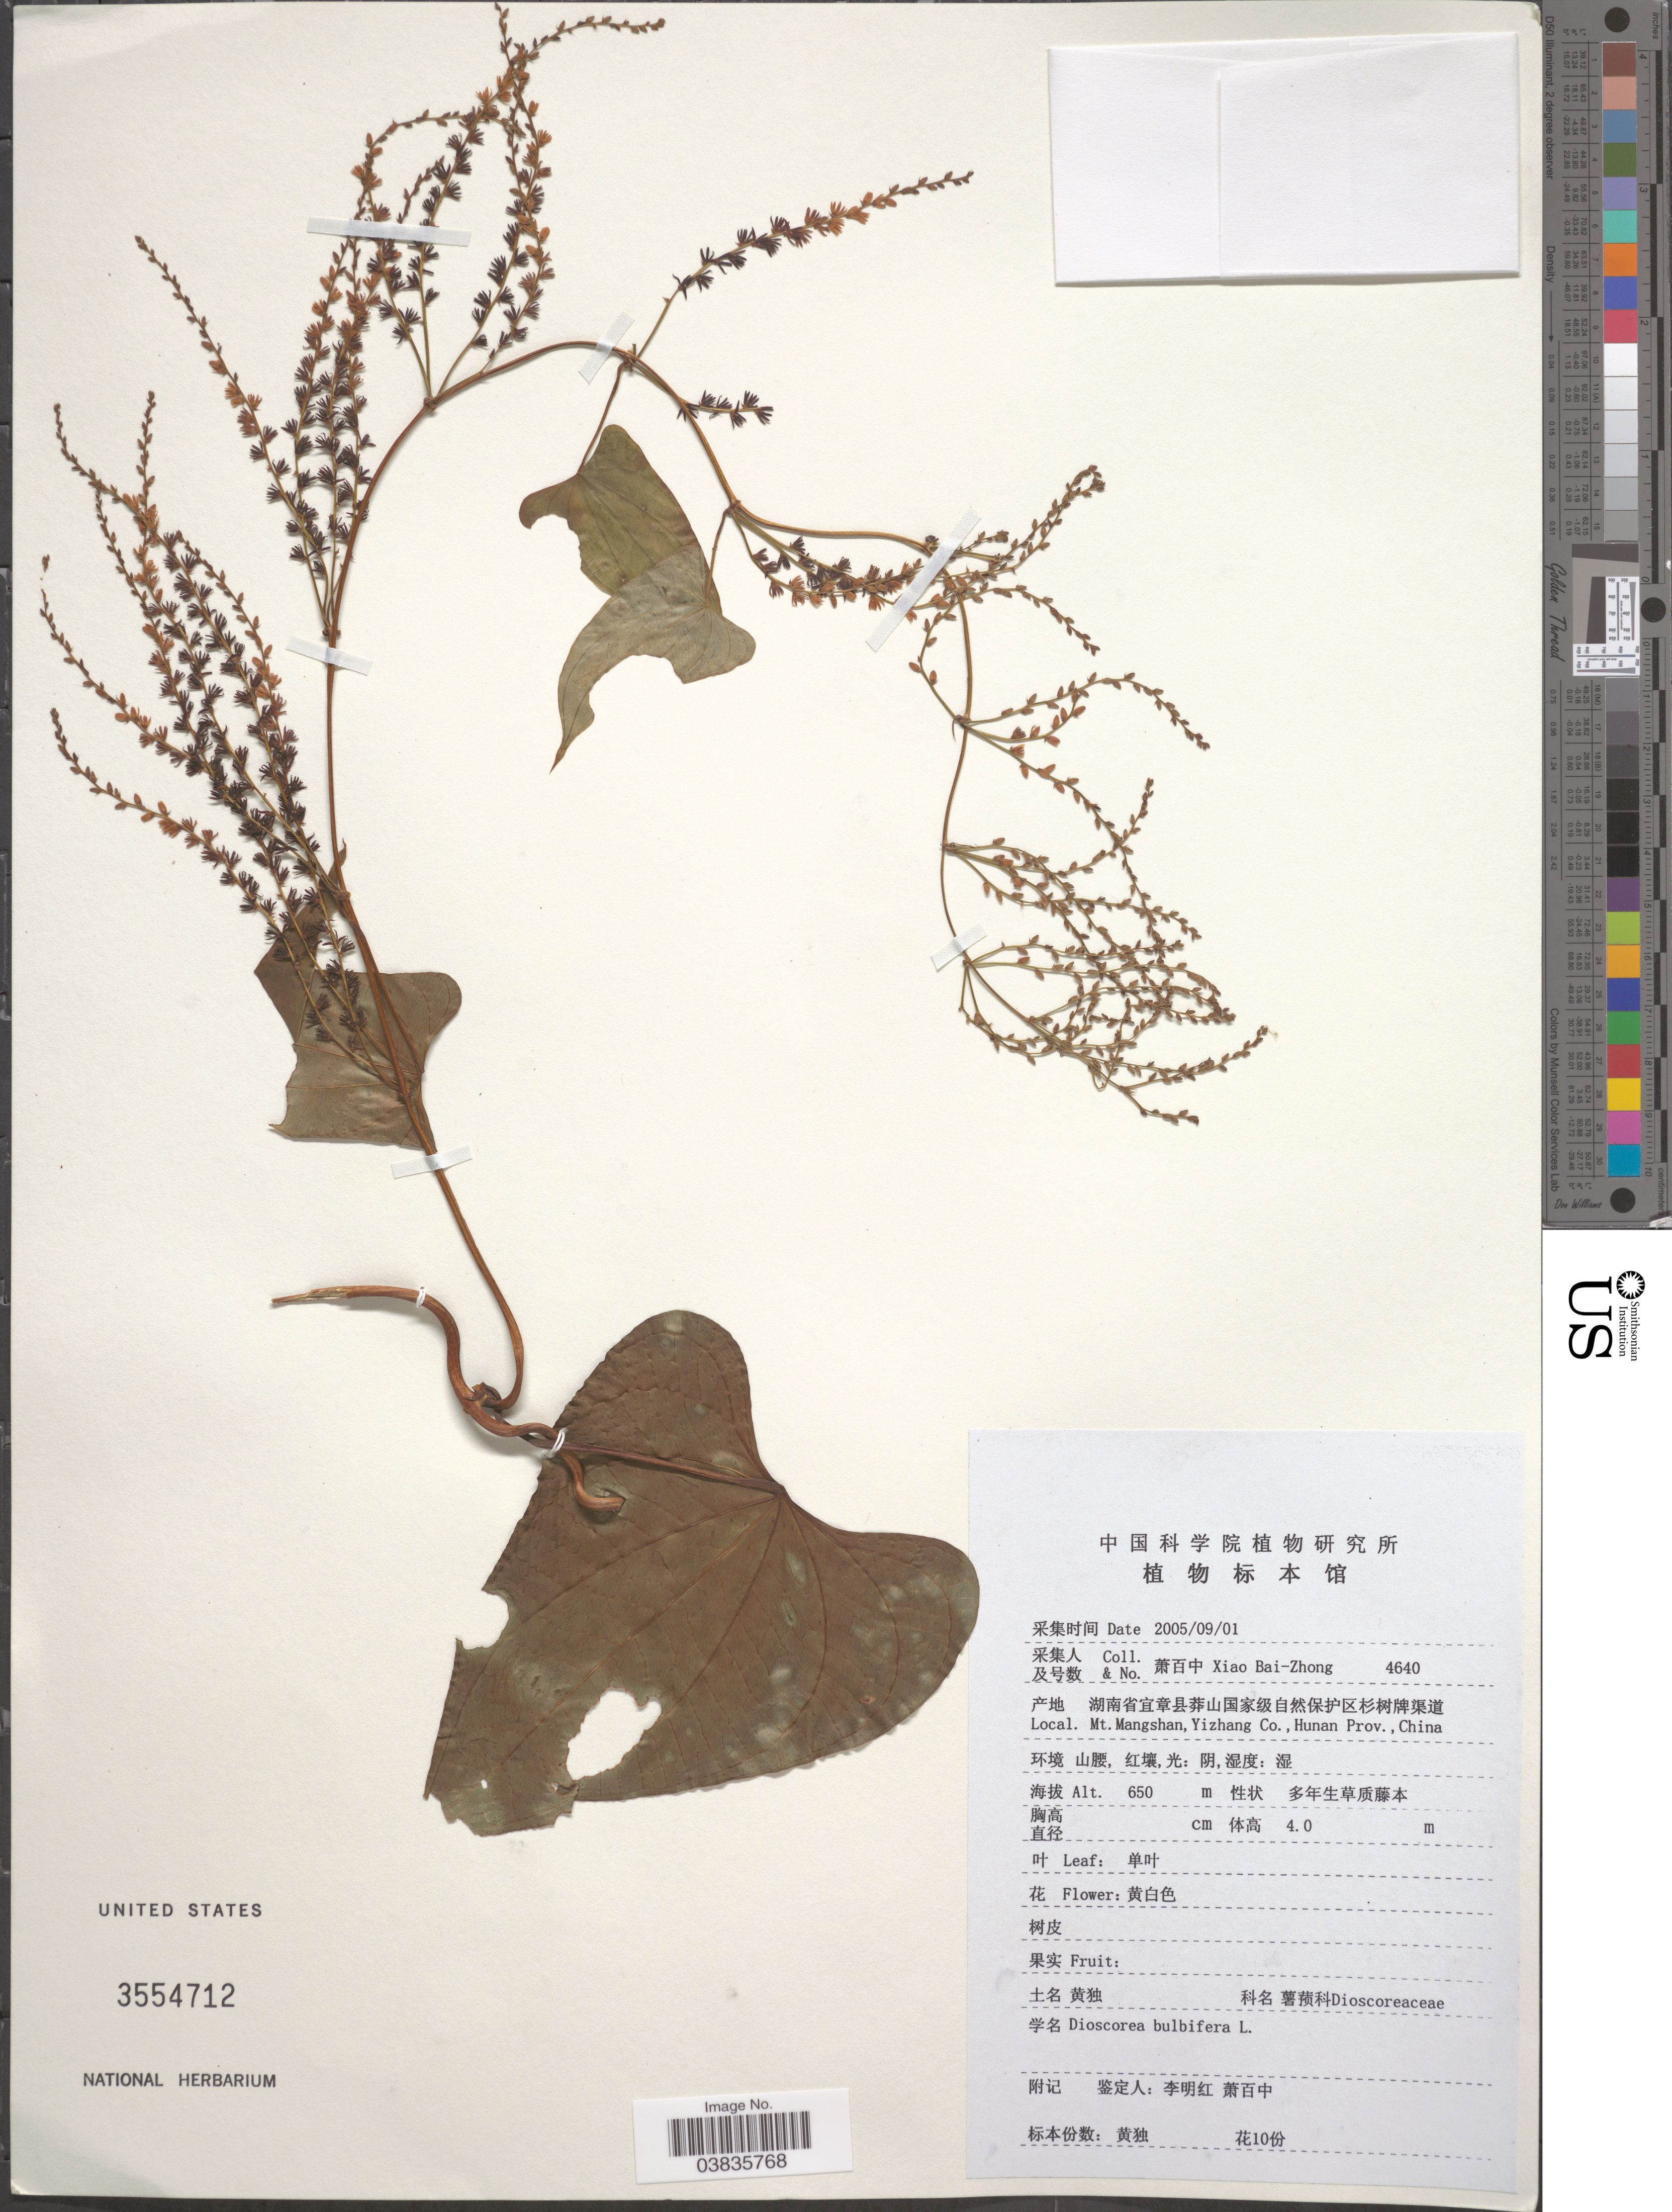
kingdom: Plantae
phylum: Tracheophyta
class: Liliopsida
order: Dioscoreales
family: Dioscoreaceae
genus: Dioscorea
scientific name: Dioscorea bulbifera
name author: L.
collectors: B. Z. Xiao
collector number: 4640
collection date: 2005-09-01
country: China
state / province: Hunan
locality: Mt. Mangshan, Yizhang Co.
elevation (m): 650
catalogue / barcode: US 3554712